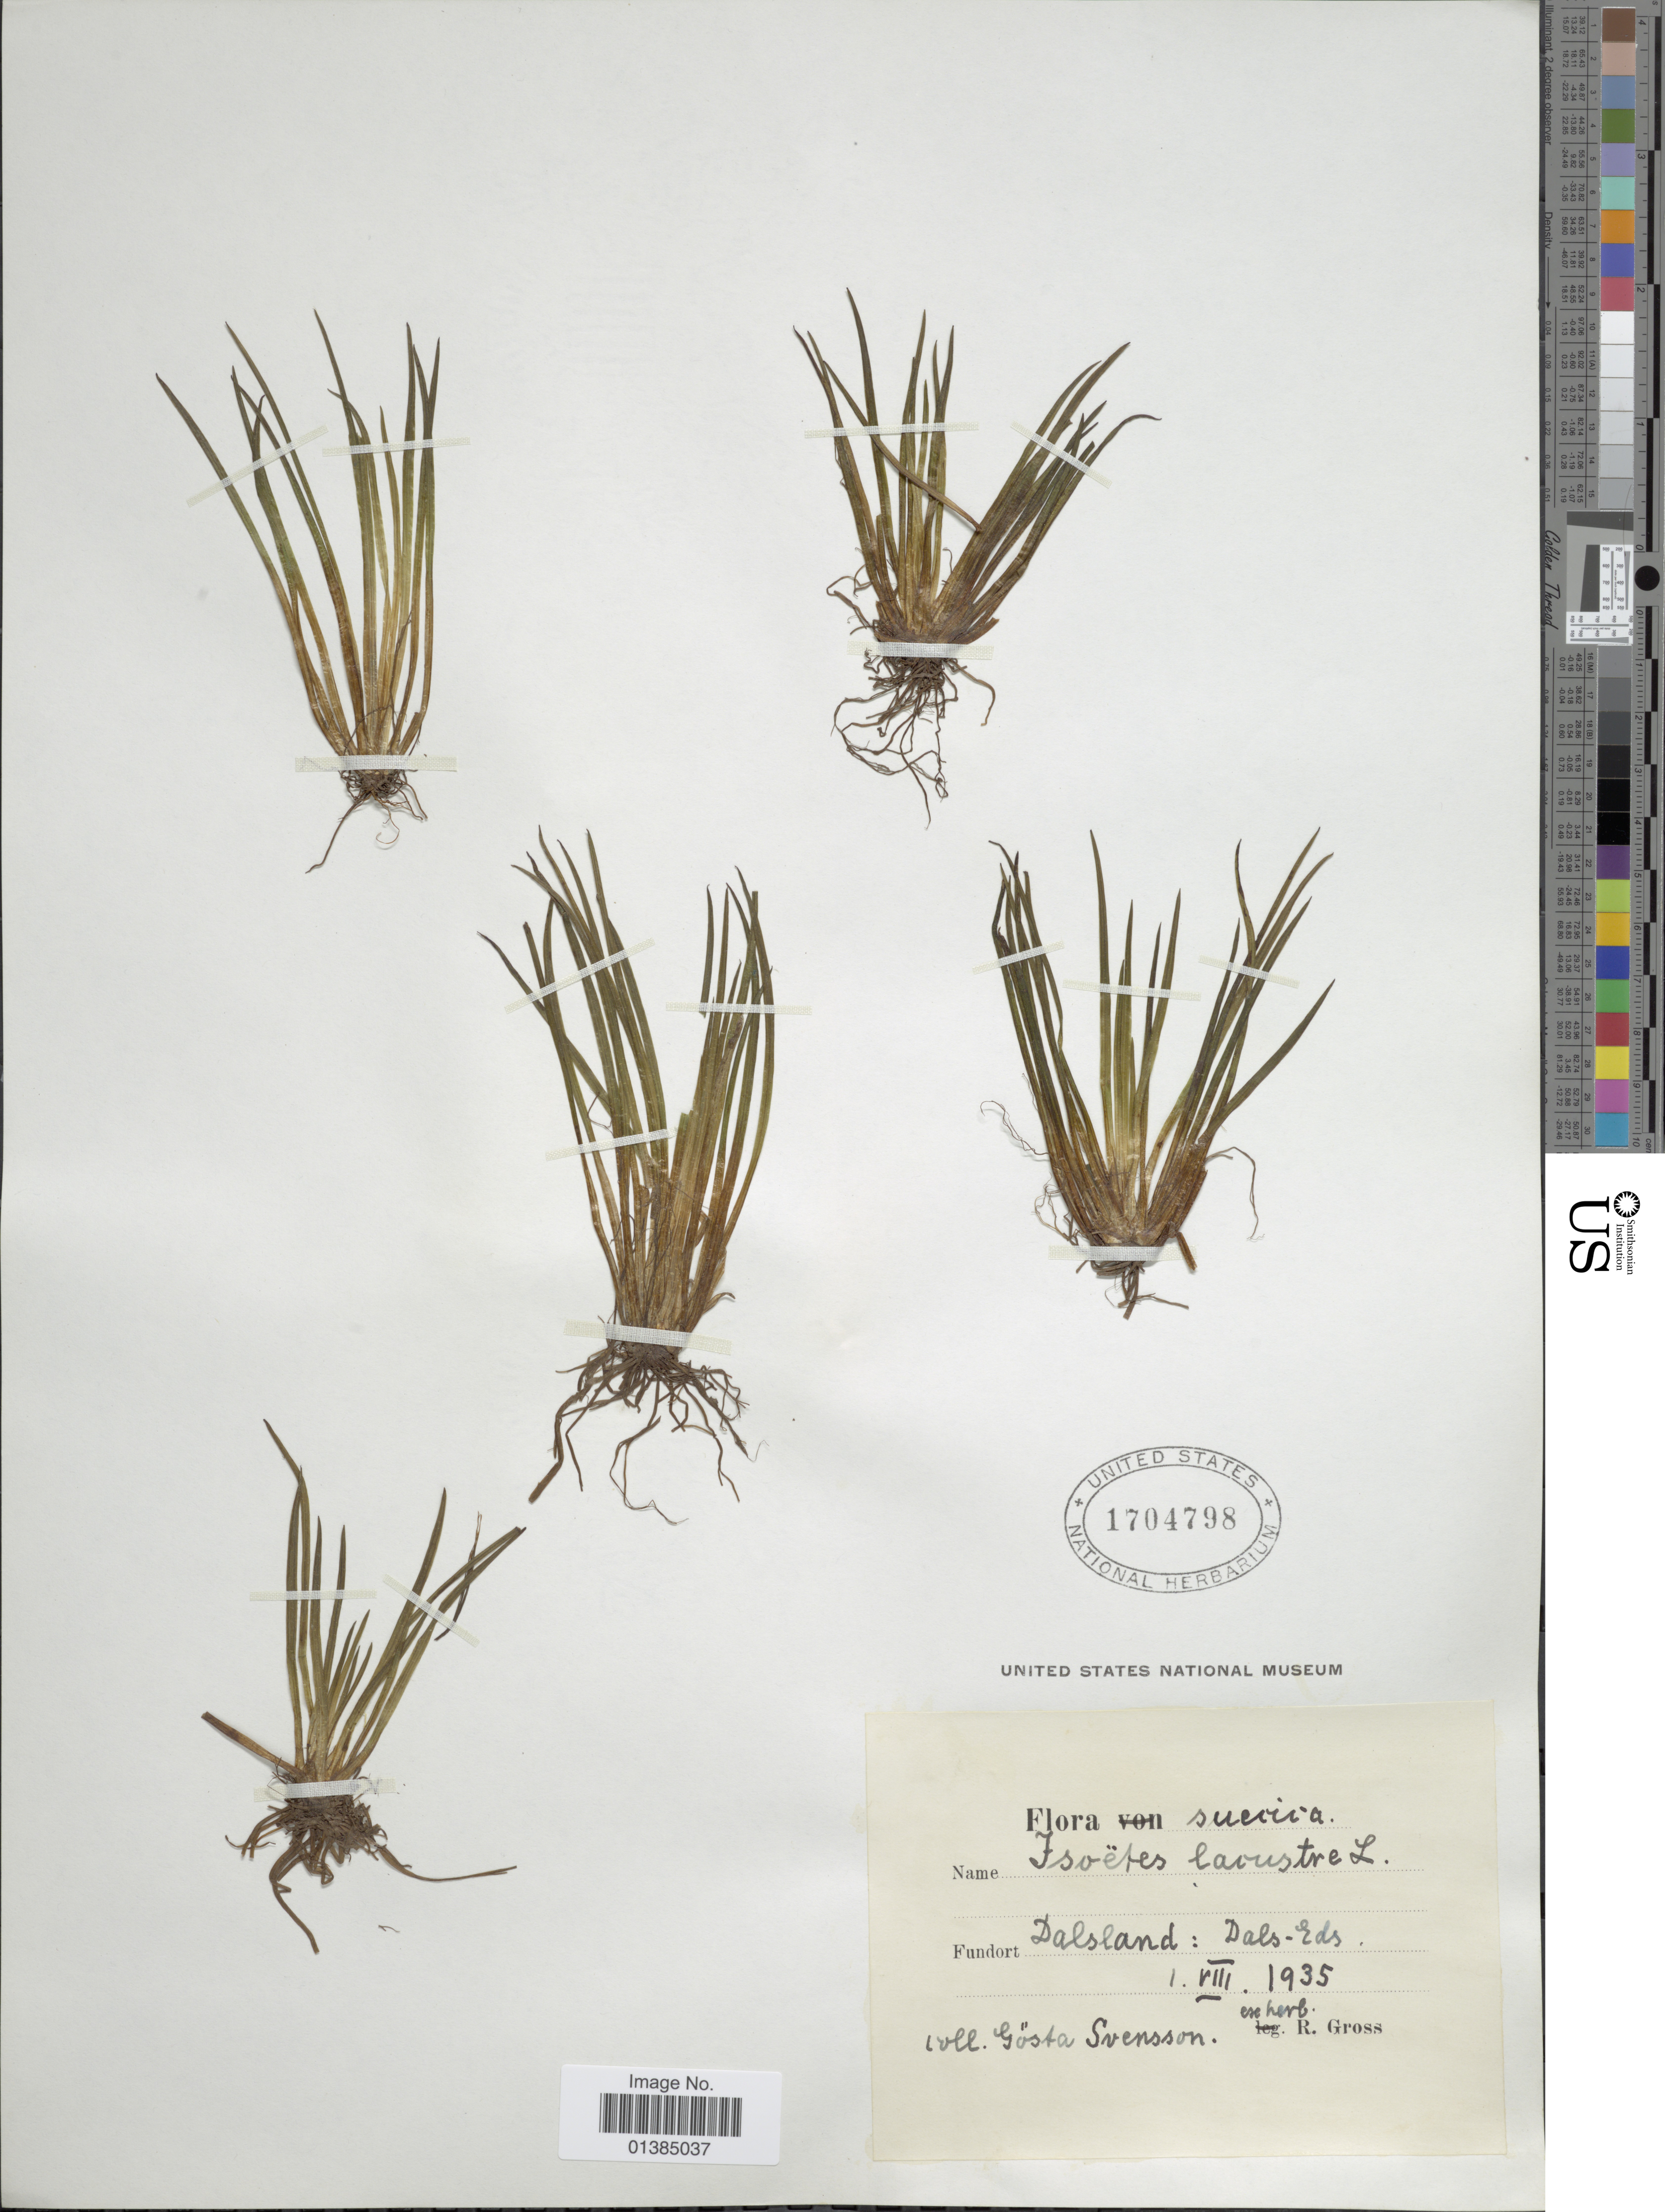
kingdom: Plantae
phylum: Tracheophyta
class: Lycopodiopsida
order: Isoetales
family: Isoetaceae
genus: Isoetes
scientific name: Isoetes lacustris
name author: L.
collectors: G. Svensson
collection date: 1935-08-01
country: Sweden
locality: Suecica. Dalsland: Dals-Eds.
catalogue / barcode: US 1704798